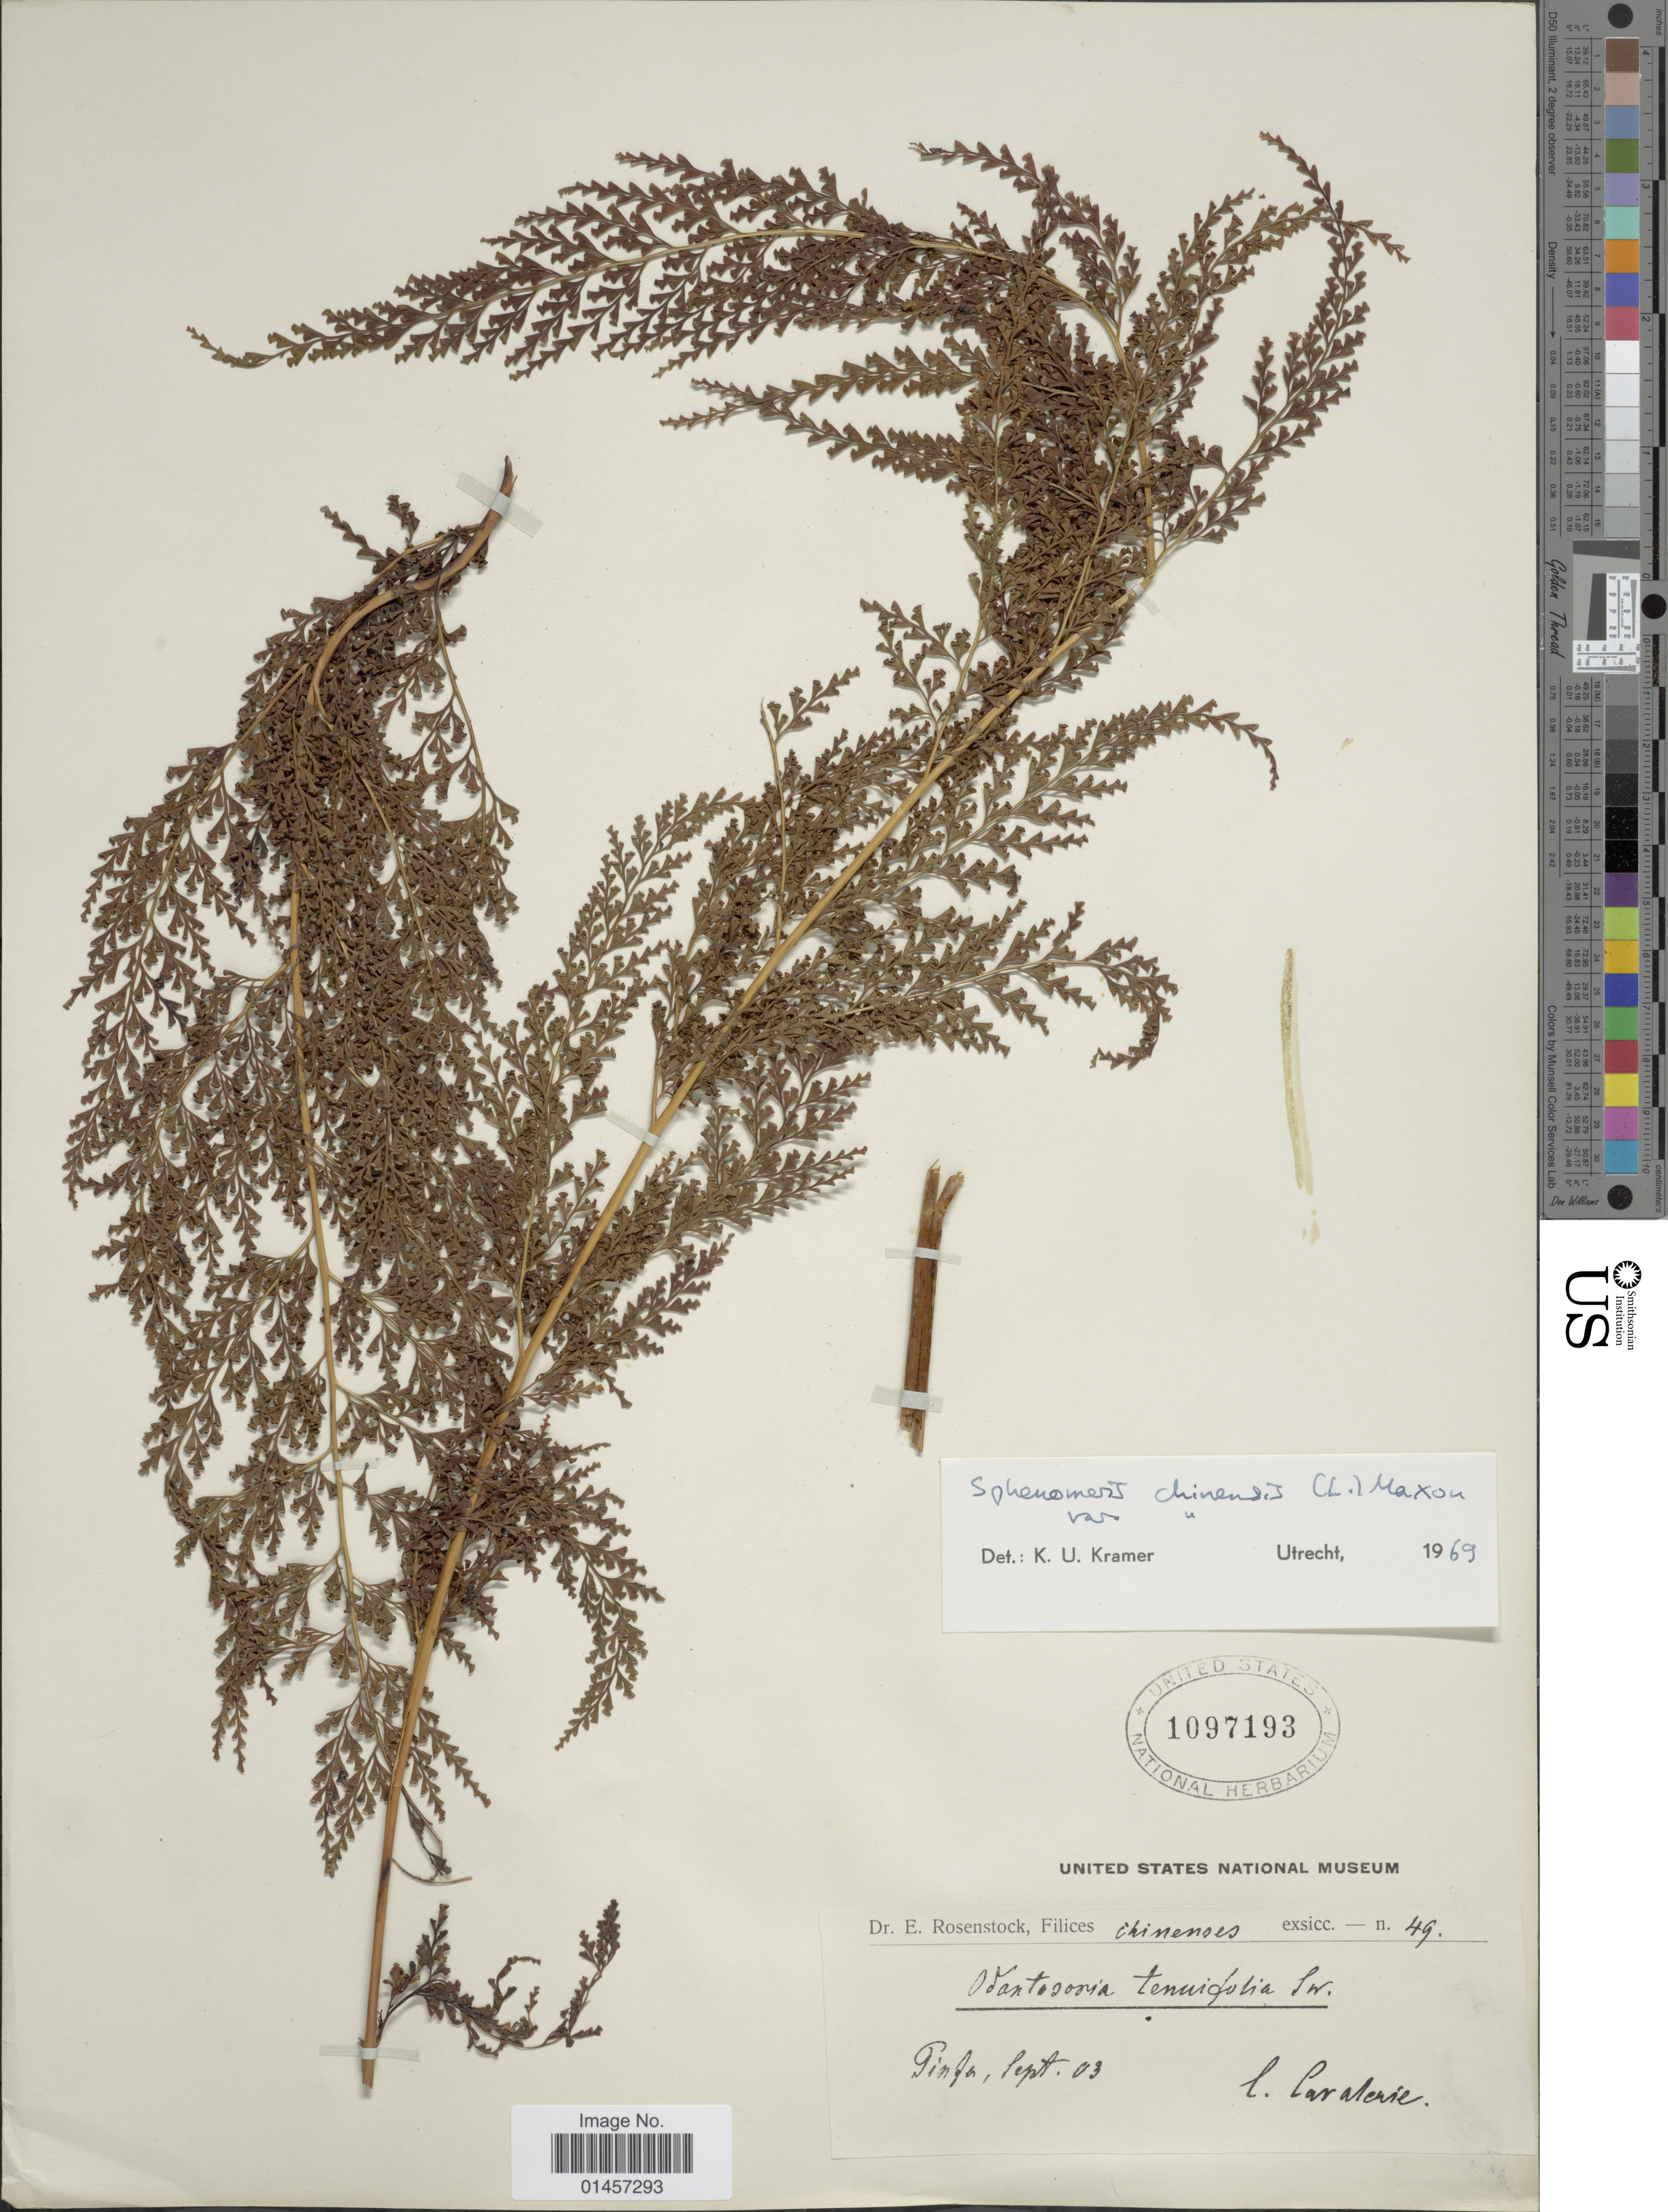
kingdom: Plantae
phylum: Tracheophyta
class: Polypodiopsida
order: Polypodiales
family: Lindsaeaceae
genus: Sphenomeris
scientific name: Sphenomeris chinensis var. chinensis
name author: (L.) Maxon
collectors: -. Cavalerie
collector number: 49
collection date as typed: Transcribed d/m/y: /9/3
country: China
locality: Pinsa, Chinensis [interpreted]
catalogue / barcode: US 1097193